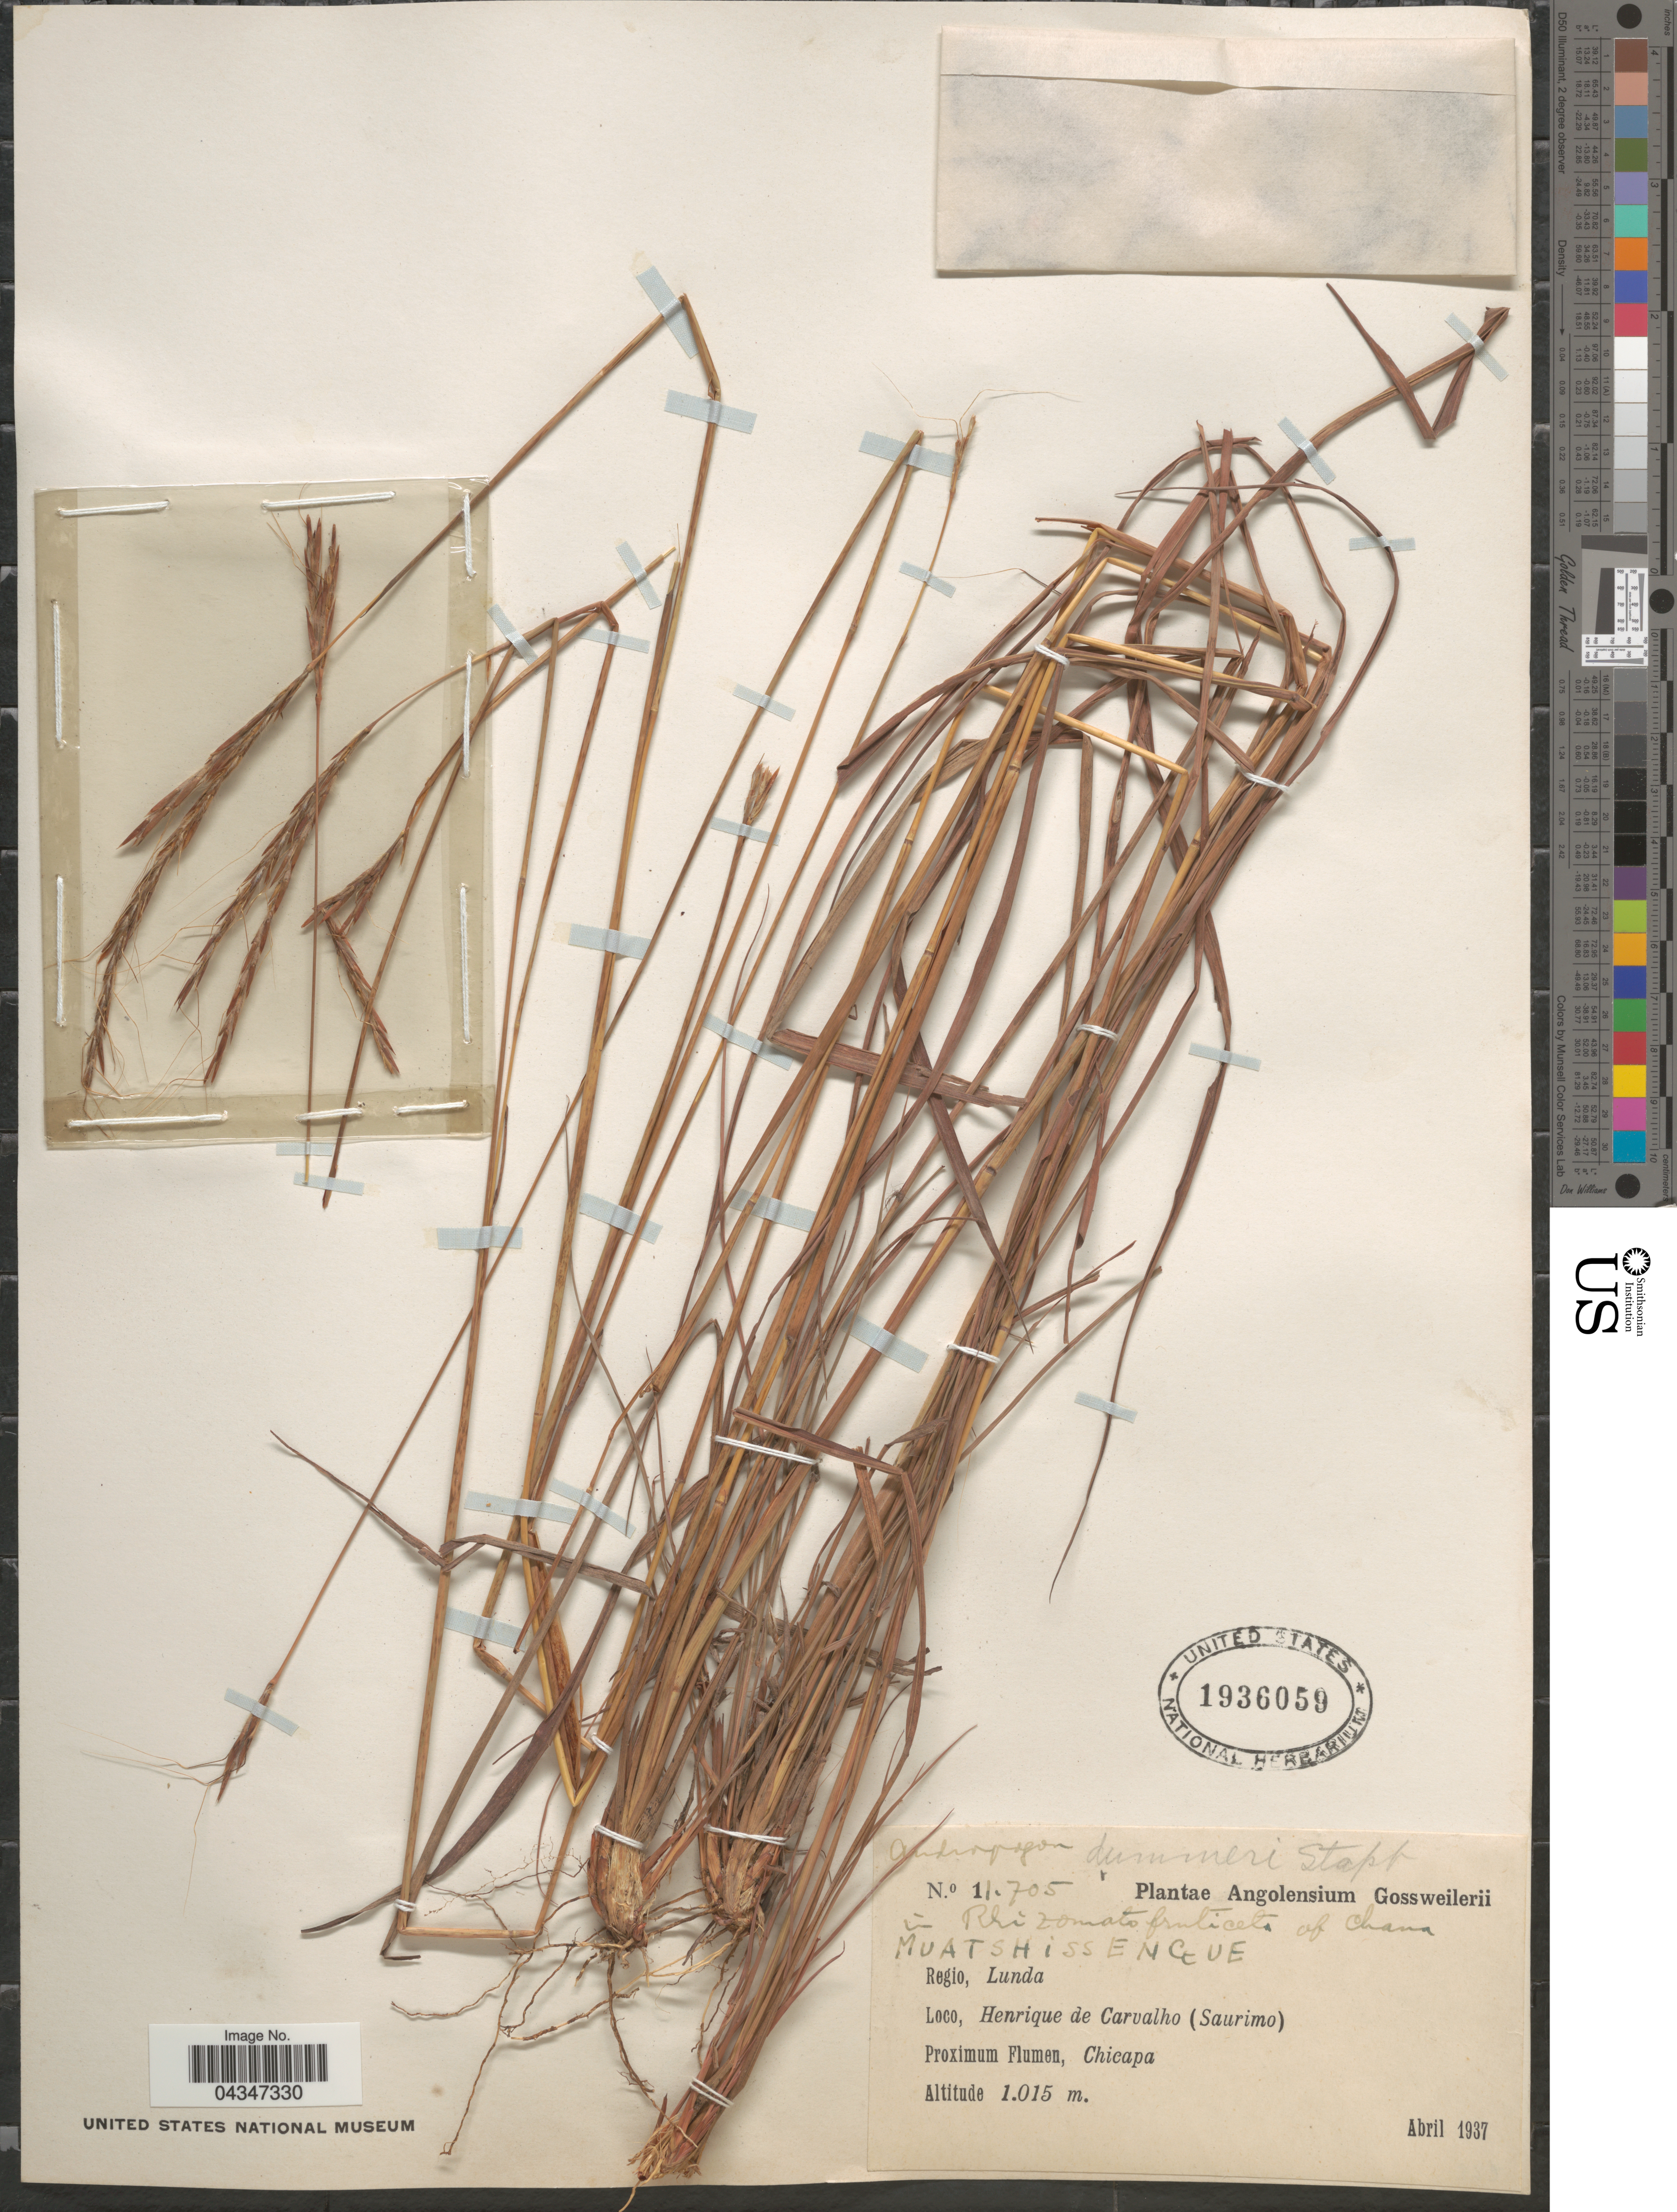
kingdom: Plantae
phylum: Tracheophyta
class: Liliopsida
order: Poales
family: Poaceae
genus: Andropogon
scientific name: Andropogon schirensis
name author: Hochst. ex A. Rich.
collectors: -. Gossweiler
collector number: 11705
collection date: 1937-04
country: Angola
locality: Regio, Lunda. Henrique de Carvalho (Saurimo). Chicapa.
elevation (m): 1015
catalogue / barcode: US 1936059